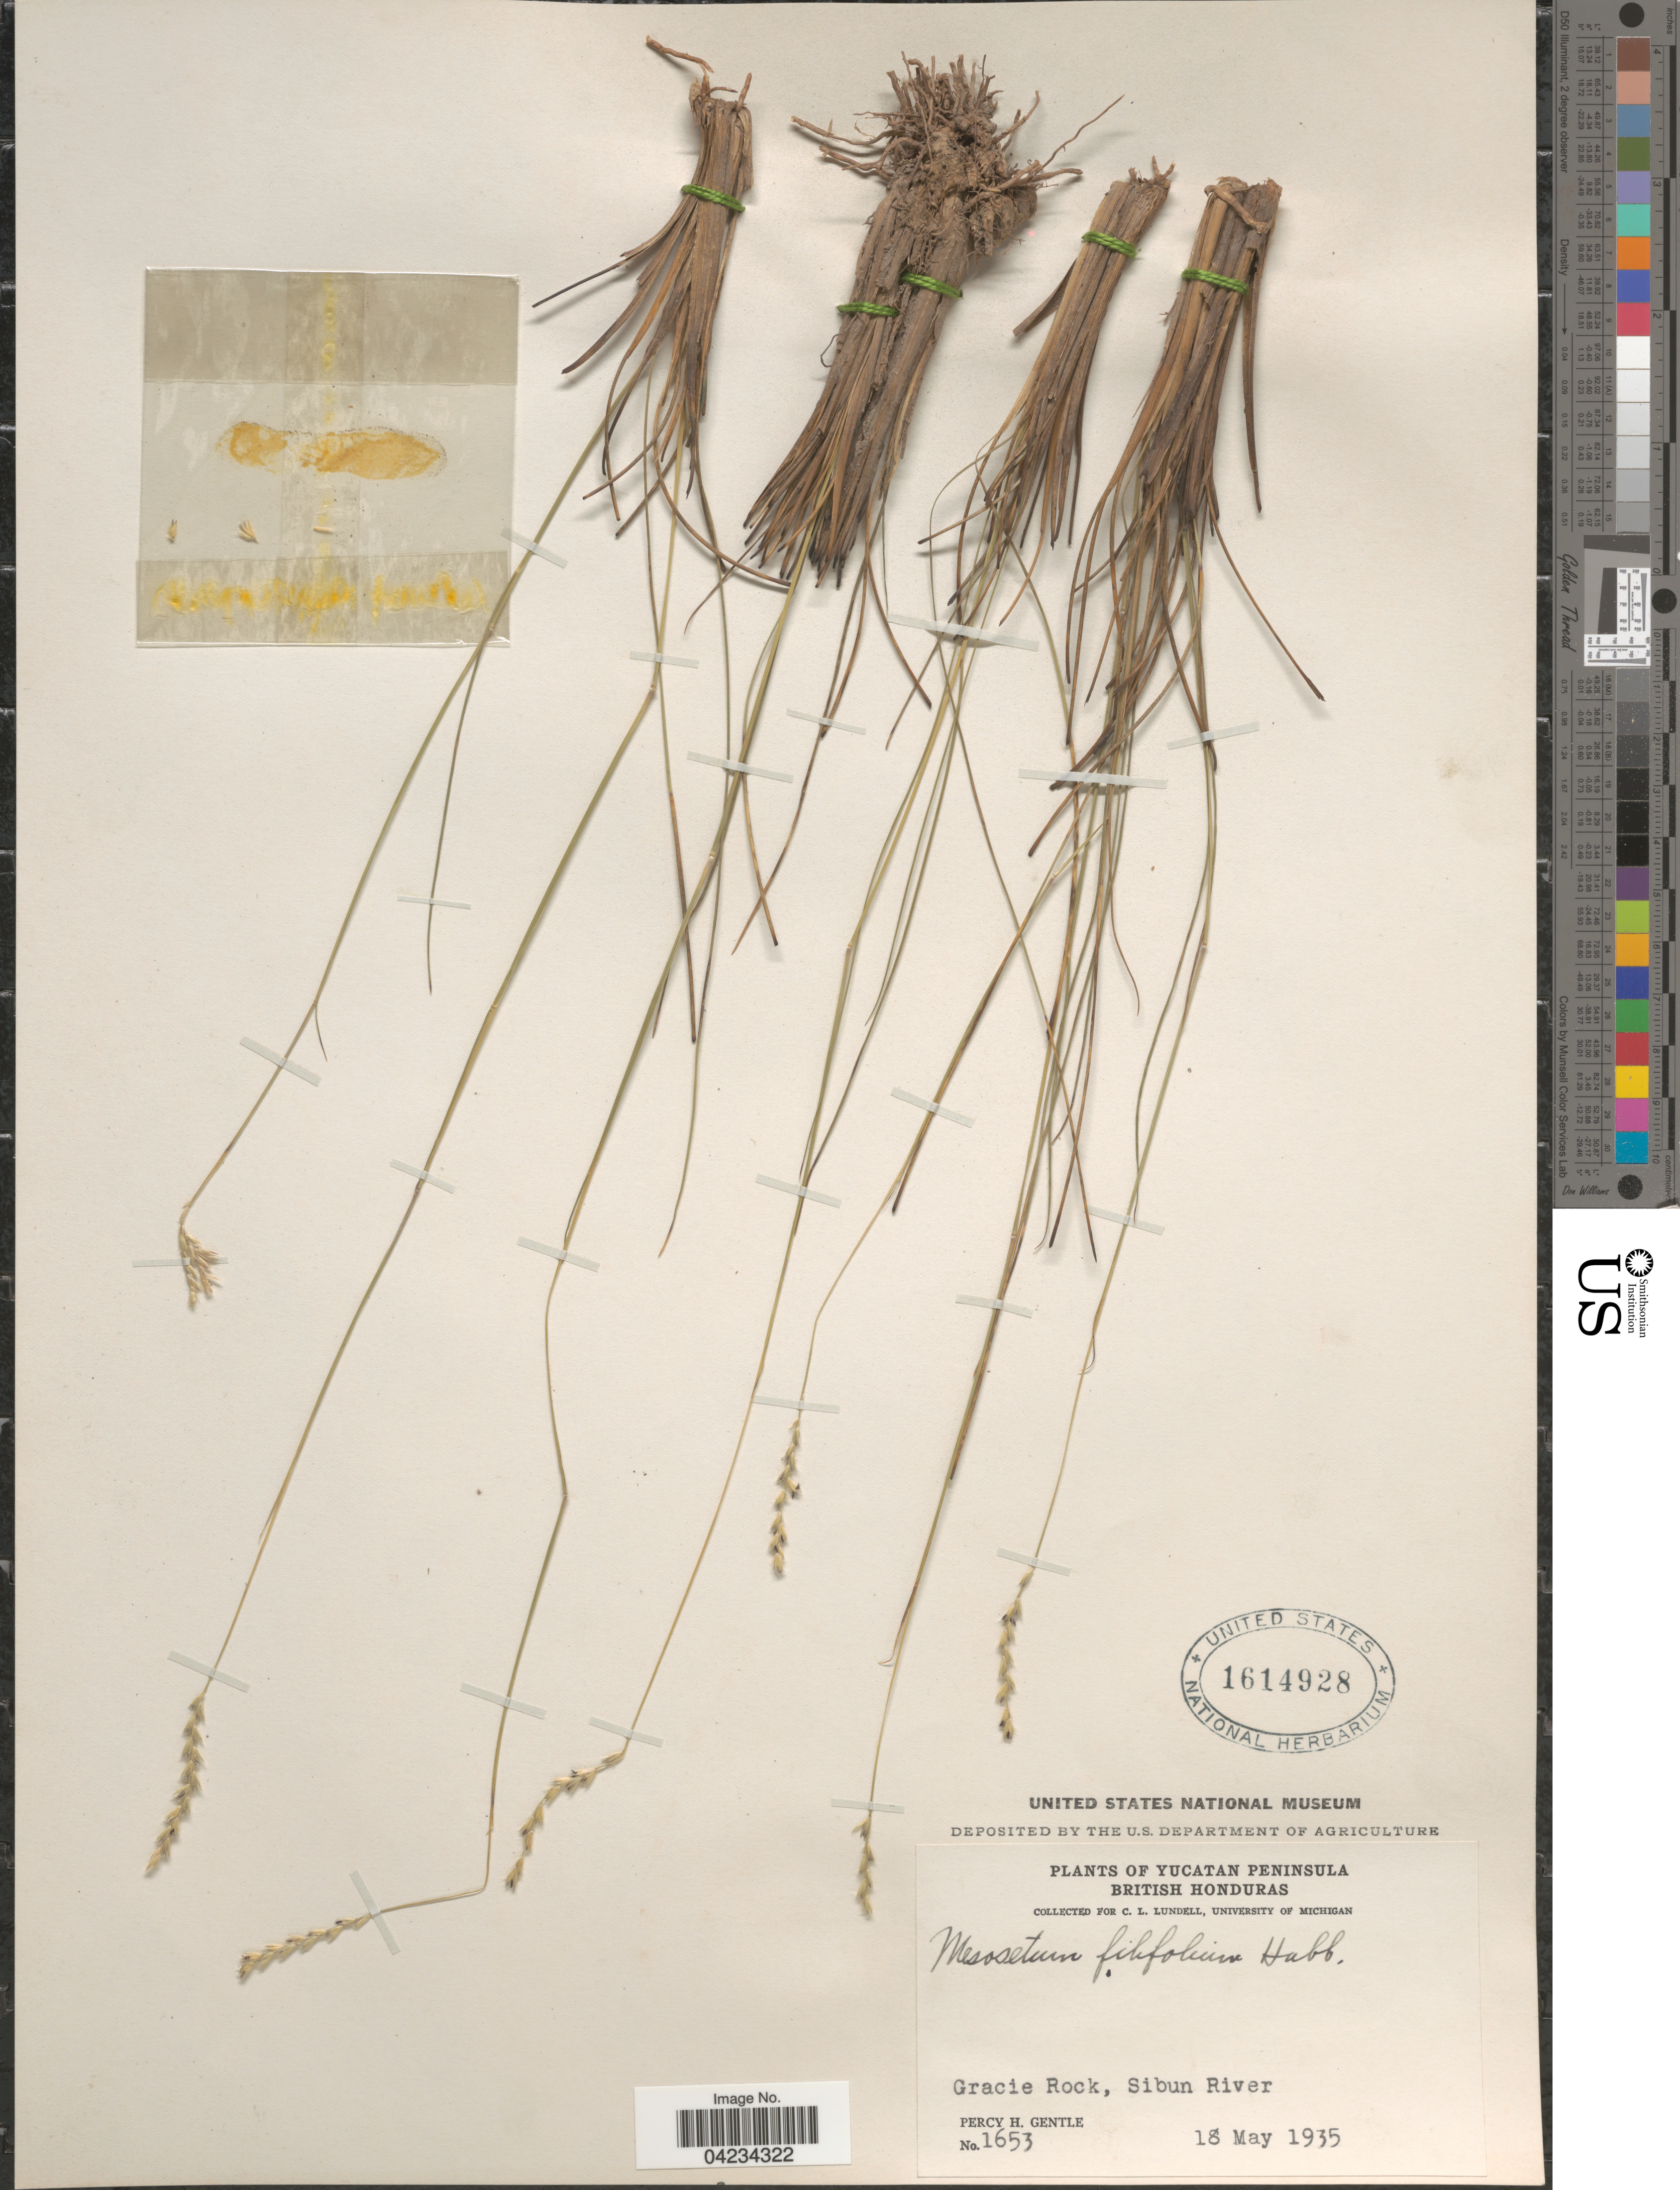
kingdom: Plantae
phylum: Tracheophyta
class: Liliopsida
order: Poales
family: Poaceae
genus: Mesosetum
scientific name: Mesosetum filifolium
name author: F.T. Hubb.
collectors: P. H. Gentle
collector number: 1653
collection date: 1935-05-18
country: Belize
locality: Yucatan Peninsula. British Honduras. Gracie Rock, Sibun River.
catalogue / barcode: US 1614928